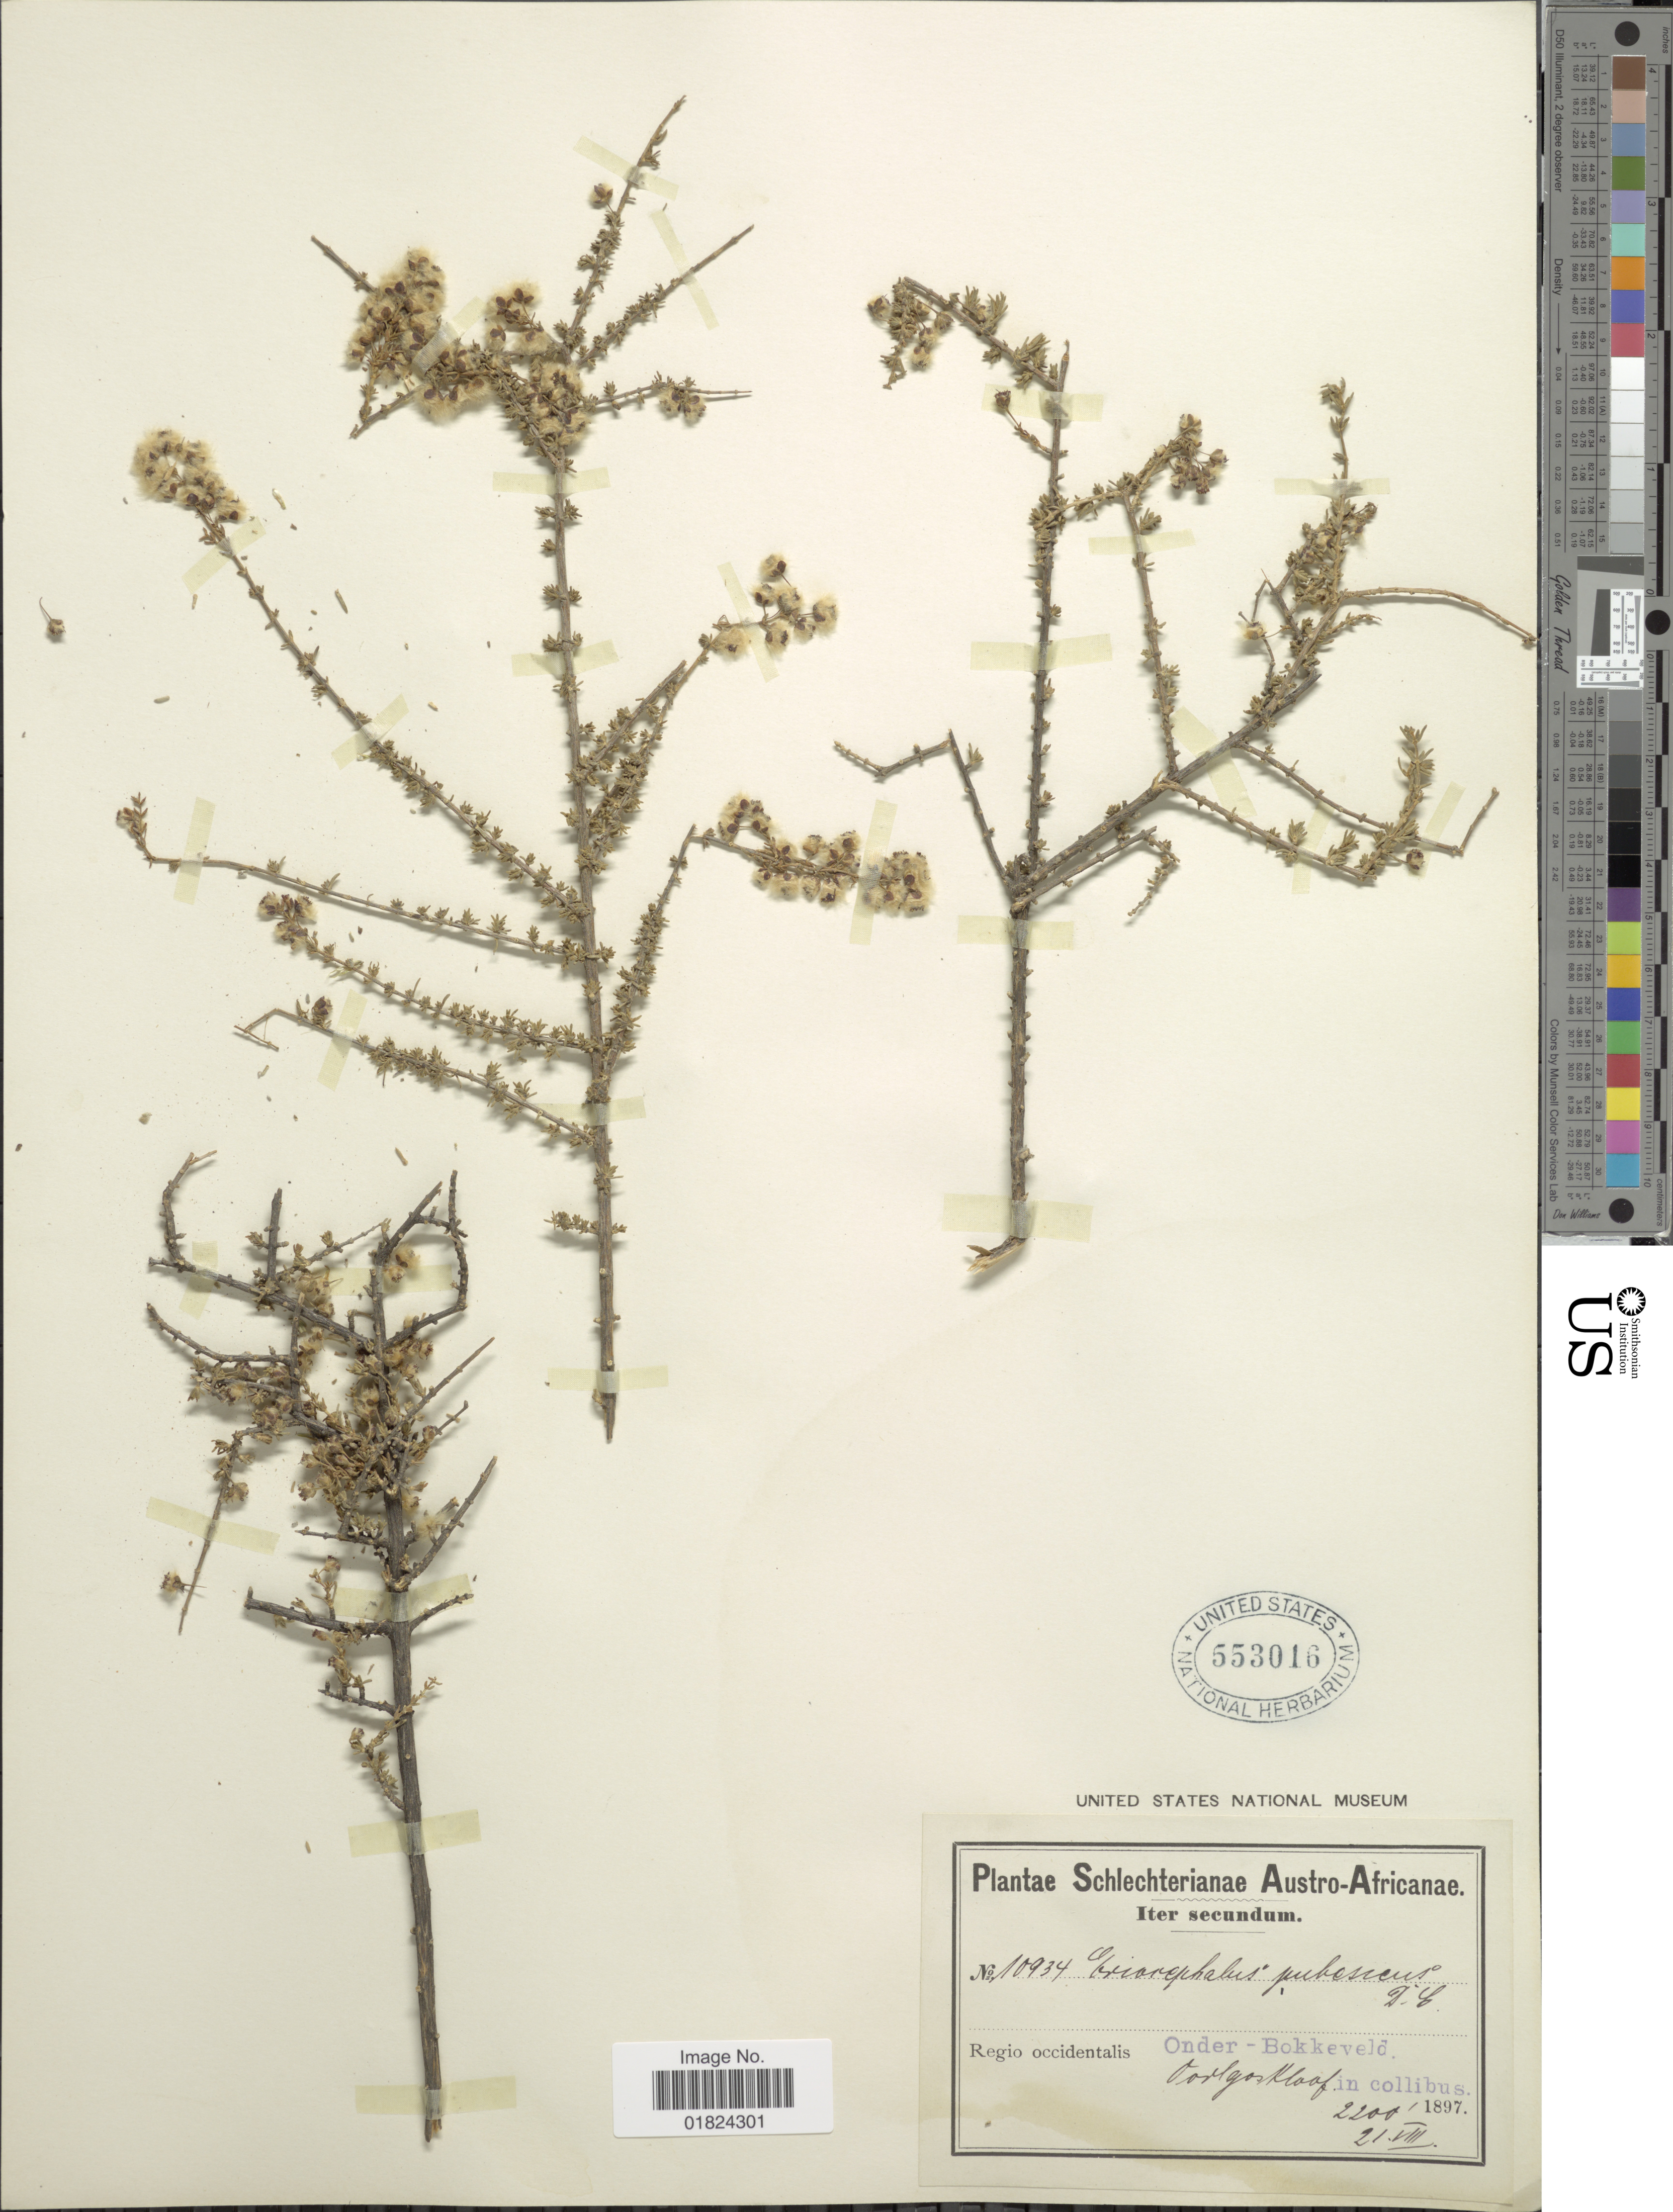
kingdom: Plantae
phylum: Tracheophyta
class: Magnoliopsida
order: Asterales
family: Asteraceae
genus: Eriocephalus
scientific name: Eriocephalus pubescens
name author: DC.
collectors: Schlechter, --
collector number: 10934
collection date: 1897-08-21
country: South Africa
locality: Austro-Africanae, iter secundum, regio occidentalis, Onder-Bokkeveld OorlgosKloof in collibus.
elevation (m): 671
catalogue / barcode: US 53016